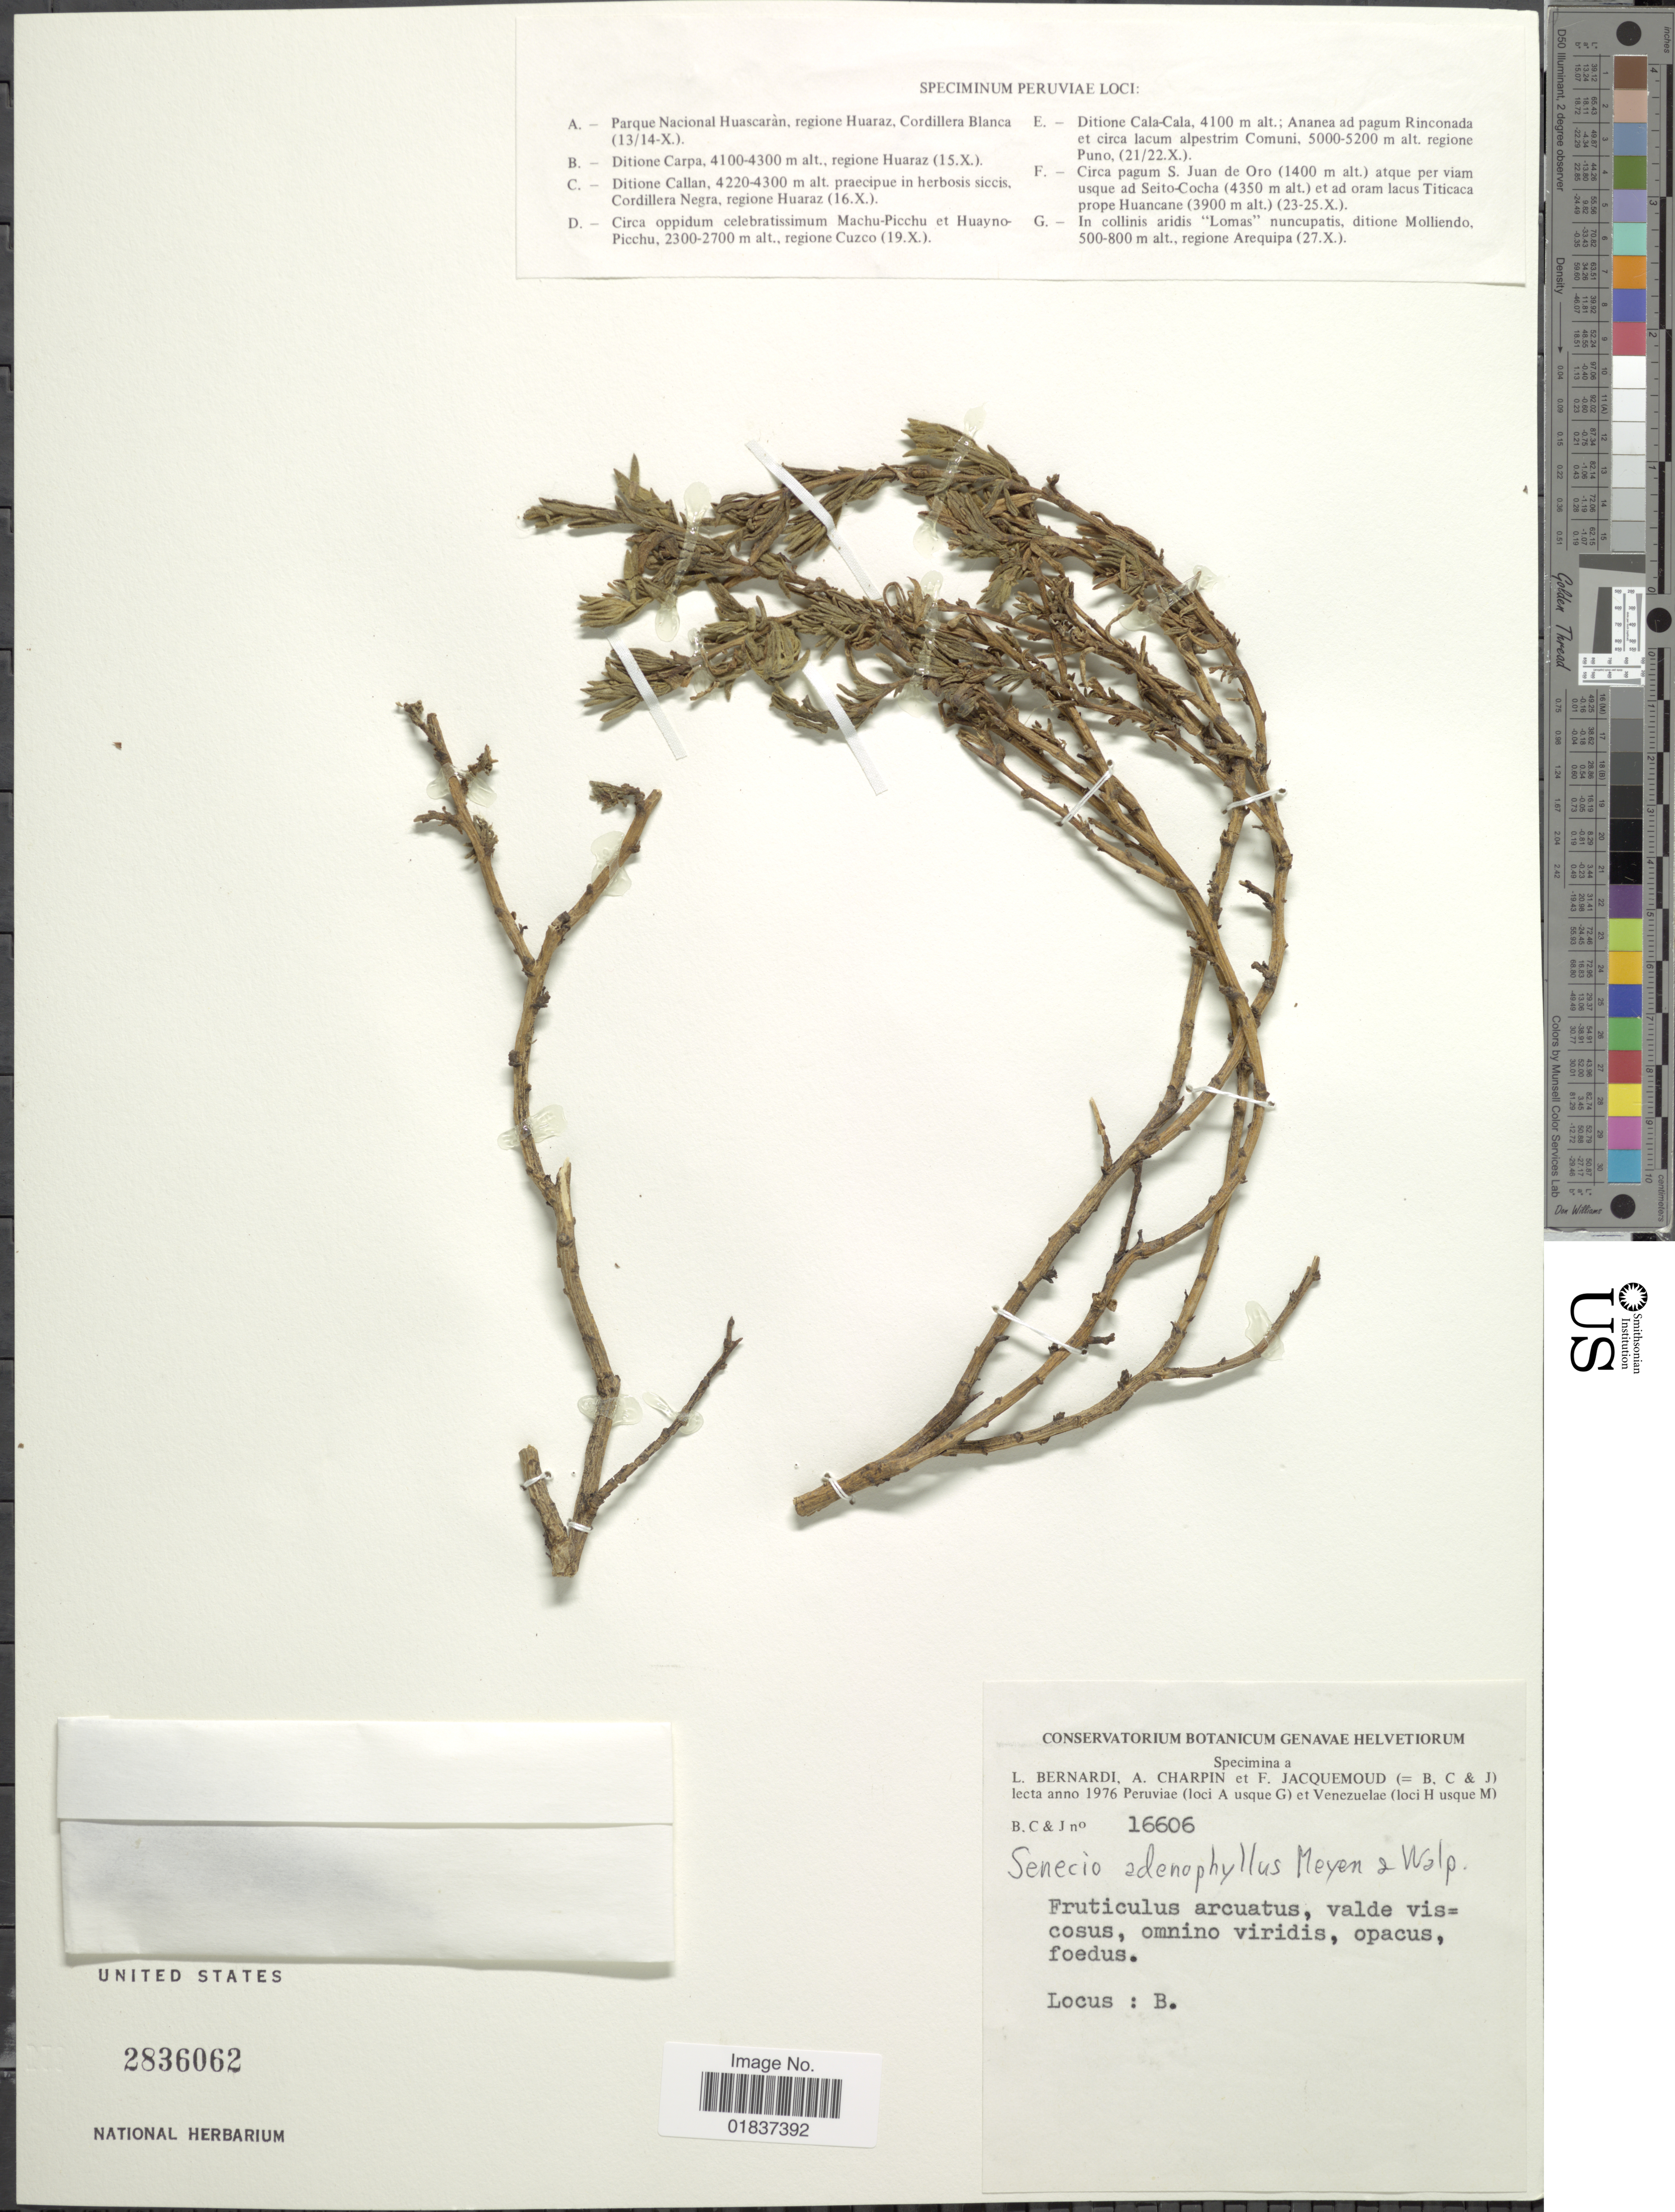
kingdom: Plantae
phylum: Tracheophyta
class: Magnoliopsida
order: Asterales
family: Asteraceae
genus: Senecio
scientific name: Senecio adenophyllus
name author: Meyen & Walp.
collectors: L. Bernardi, A. Charpin & F. Jacquemoud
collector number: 16606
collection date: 1976-10-15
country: Peru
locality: Ditione Carpa. regione Huaraz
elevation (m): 4100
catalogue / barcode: US 2836062